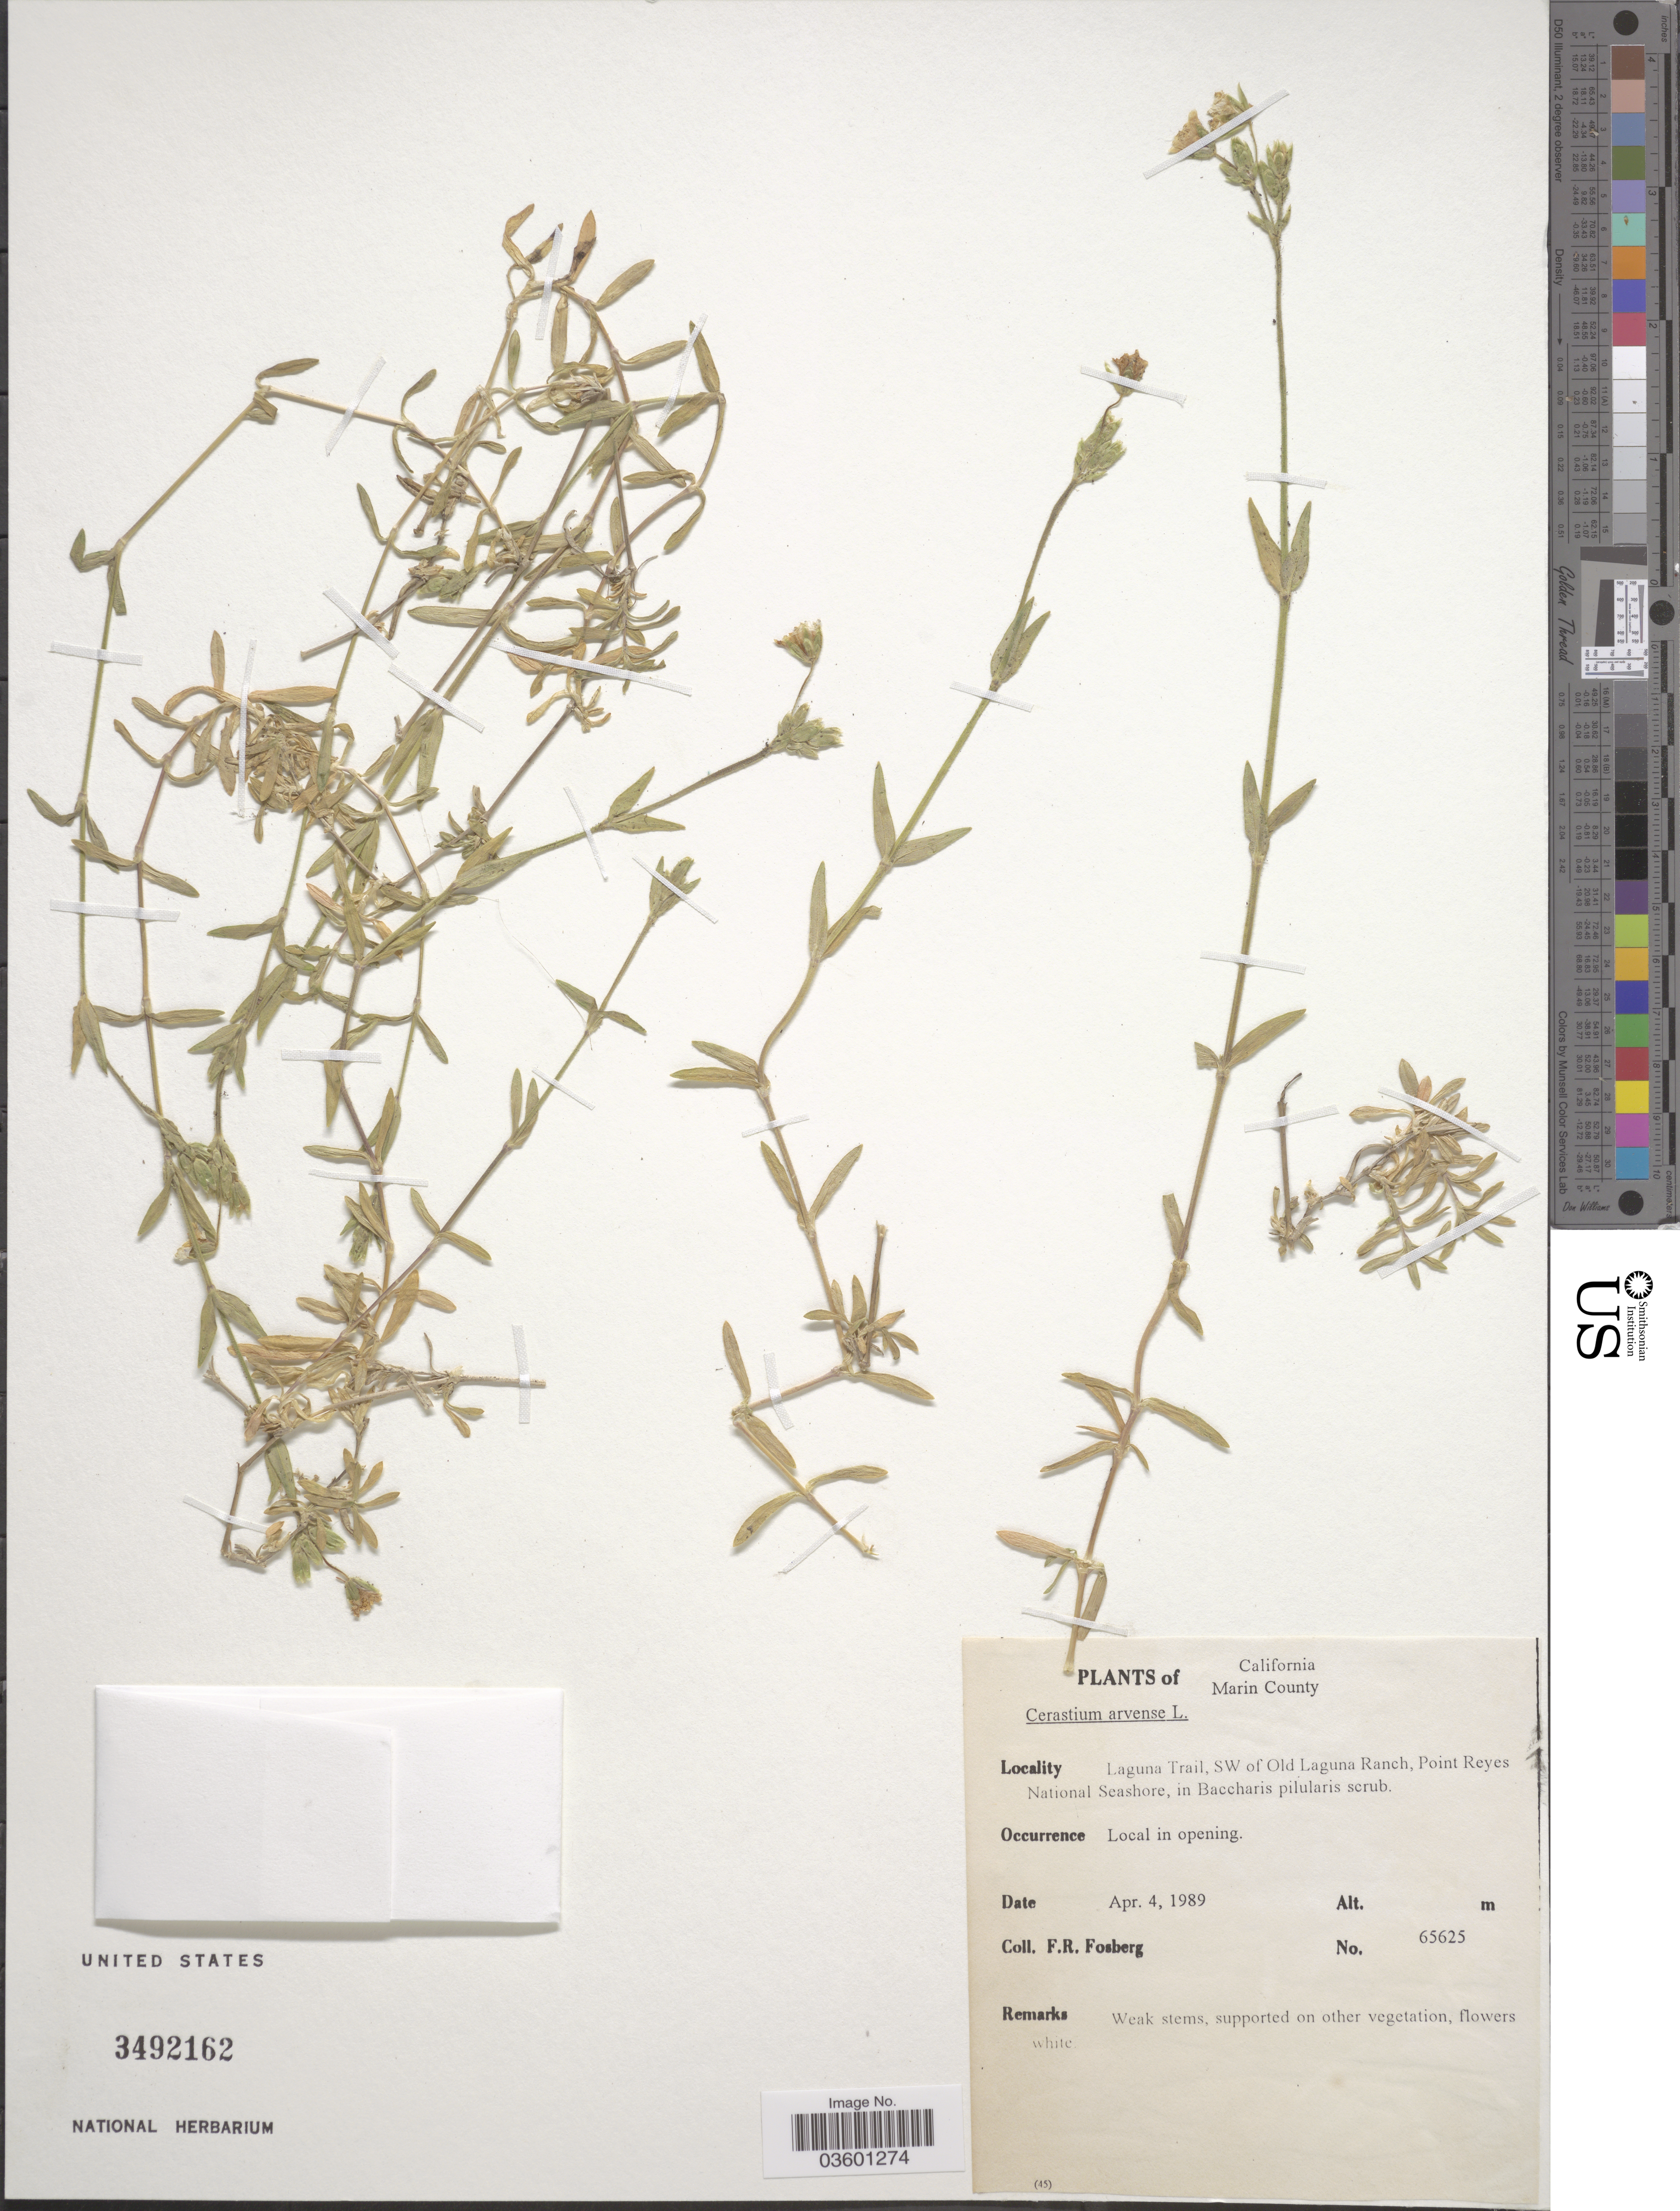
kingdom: Plantae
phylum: Tracheophyta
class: Magnoliopsida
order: Caryophyllales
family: Caryophyllaceae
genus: Cerastium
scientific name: Cerastium arvense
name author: L.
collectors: F. R. Fosberg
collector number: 65625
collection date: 1989-04-04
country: United States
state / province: California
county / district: Marin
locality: Marin County. Laguna Trail, SW of Old Laguna Ranch, Point Reyes National Seashore.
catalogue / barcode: US 3492162